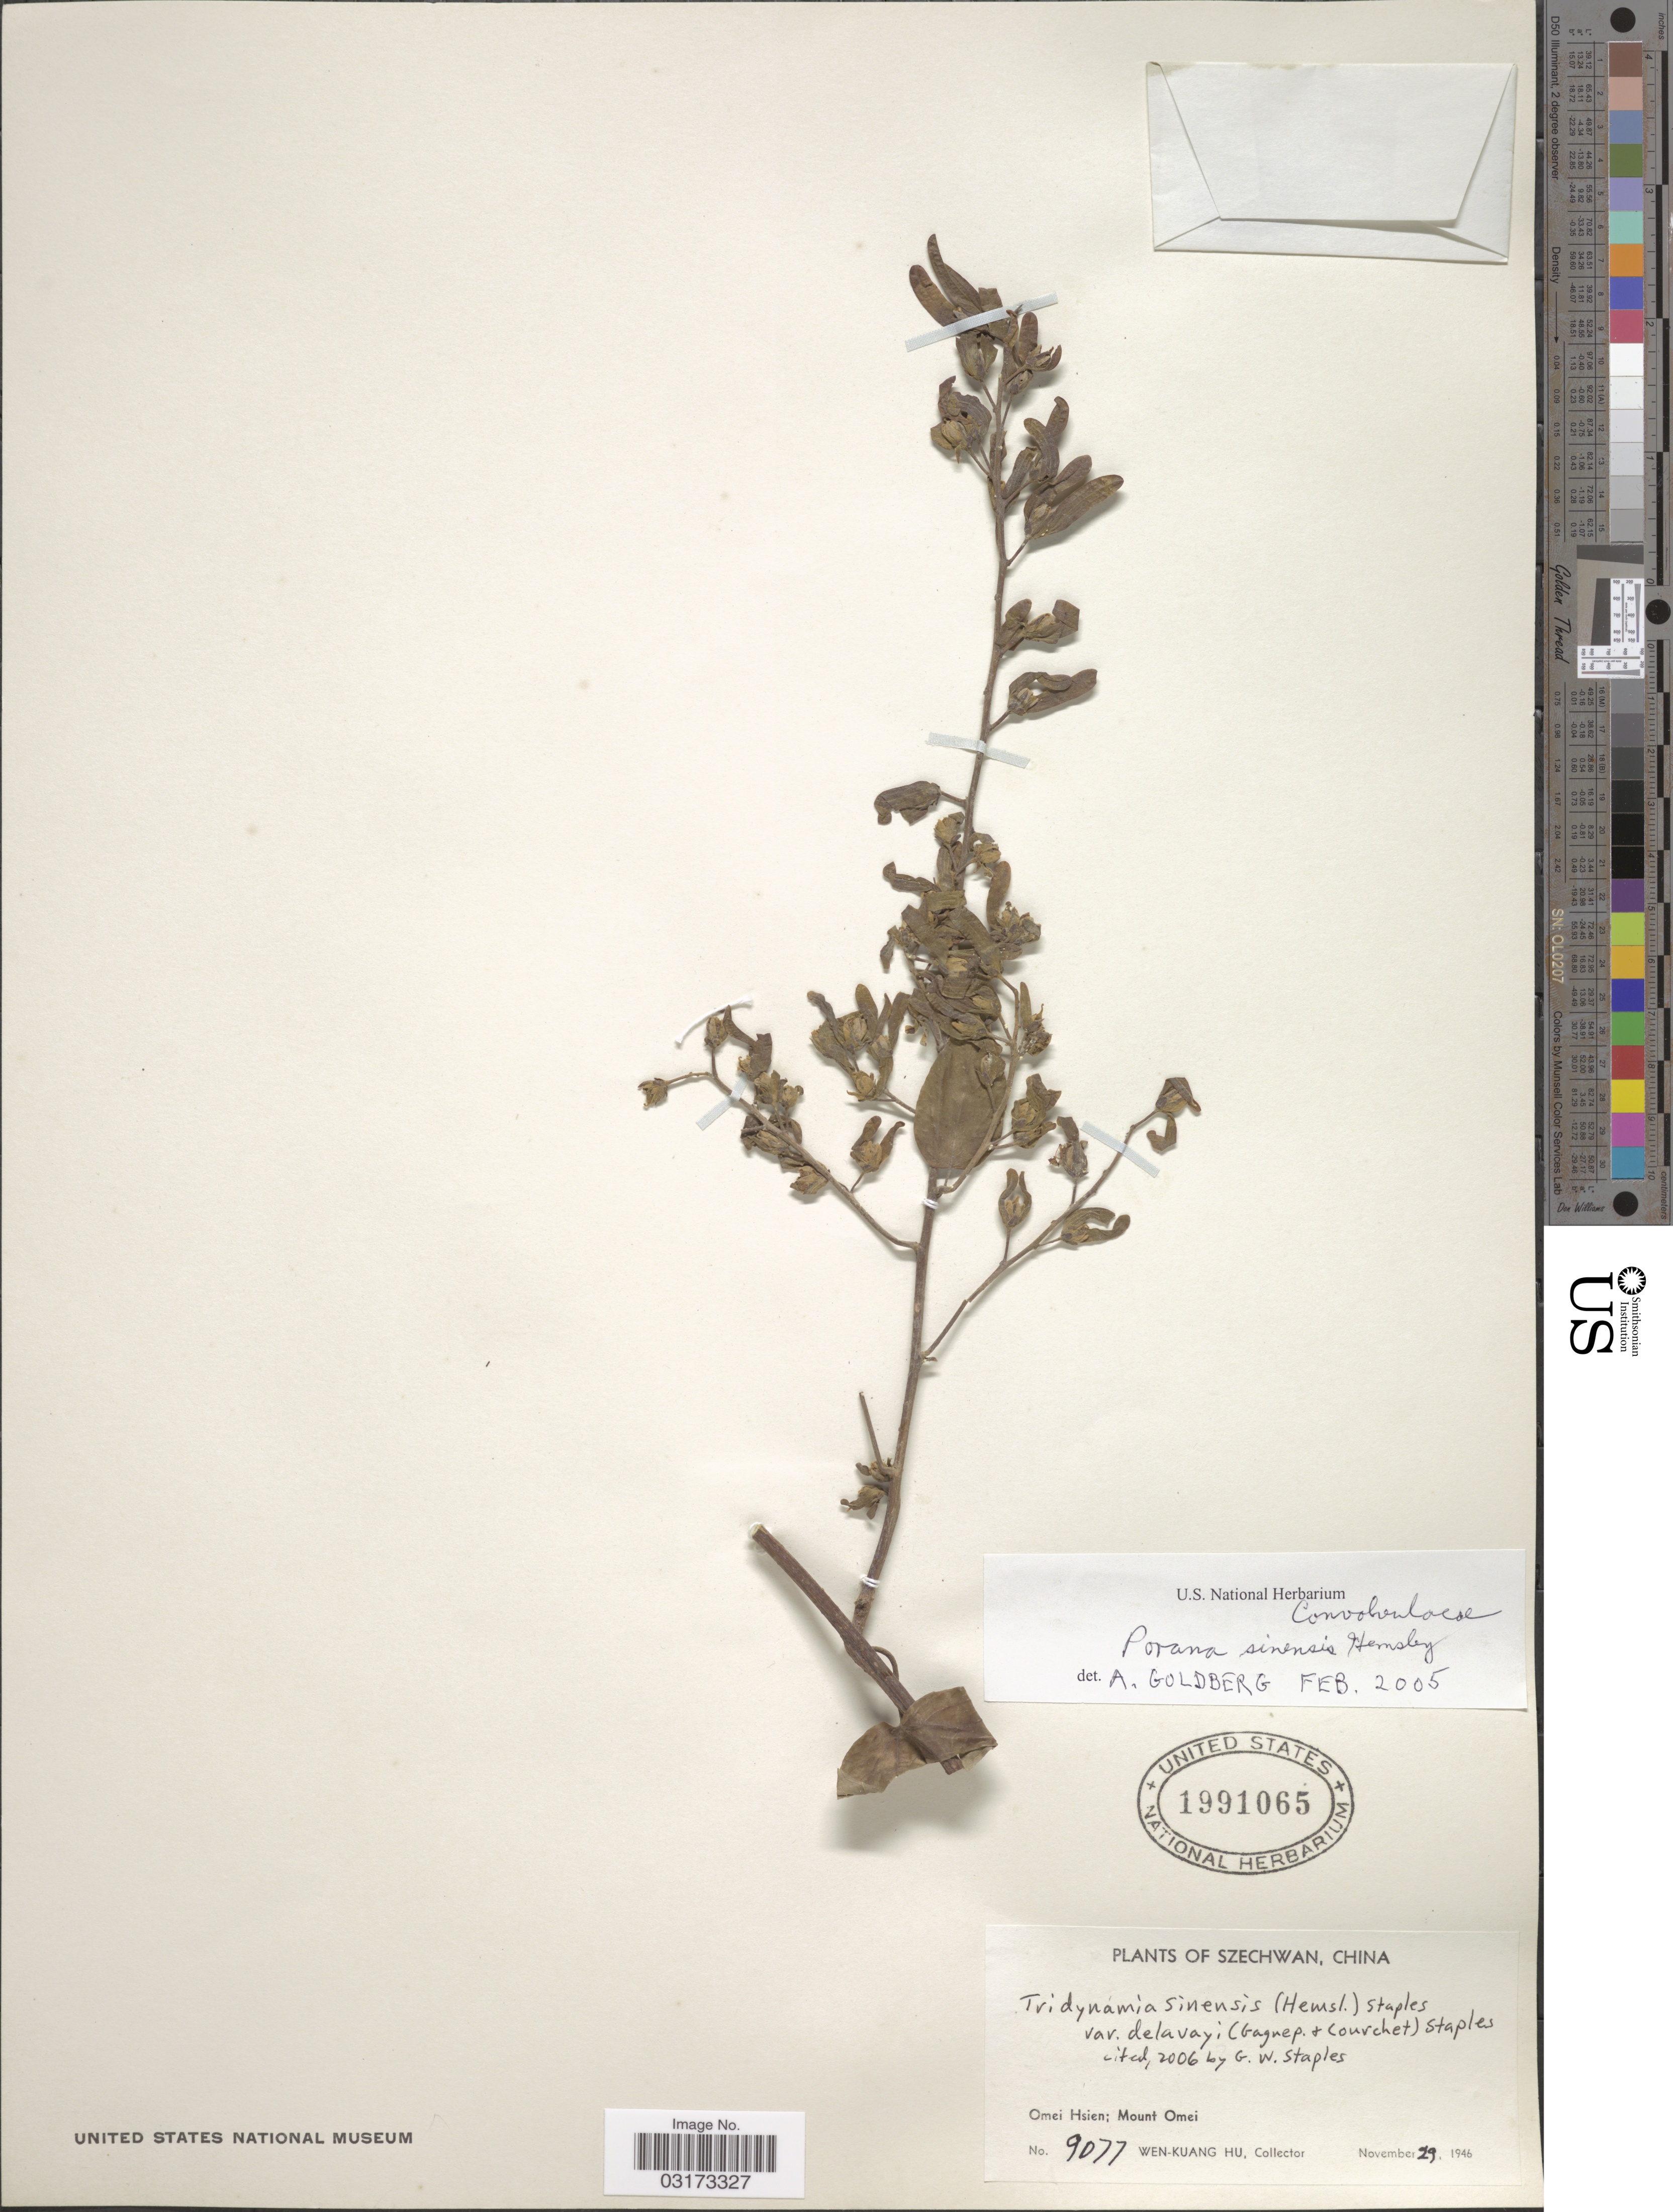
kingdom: Plantae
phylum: Tracheophyta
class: Magnoliopsida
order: Solanales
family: Convolvulaceae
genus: Tridynamia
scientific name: Tridynamia sinensis var. delavayi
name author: (Gagnep. & Courchet) Staples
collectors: W. K. Hu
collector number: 9077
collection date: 1946-11-29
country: China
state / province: Sichuan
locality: Szechwan. Omei Hsien; Mount Omei.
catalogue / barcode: US 1991065